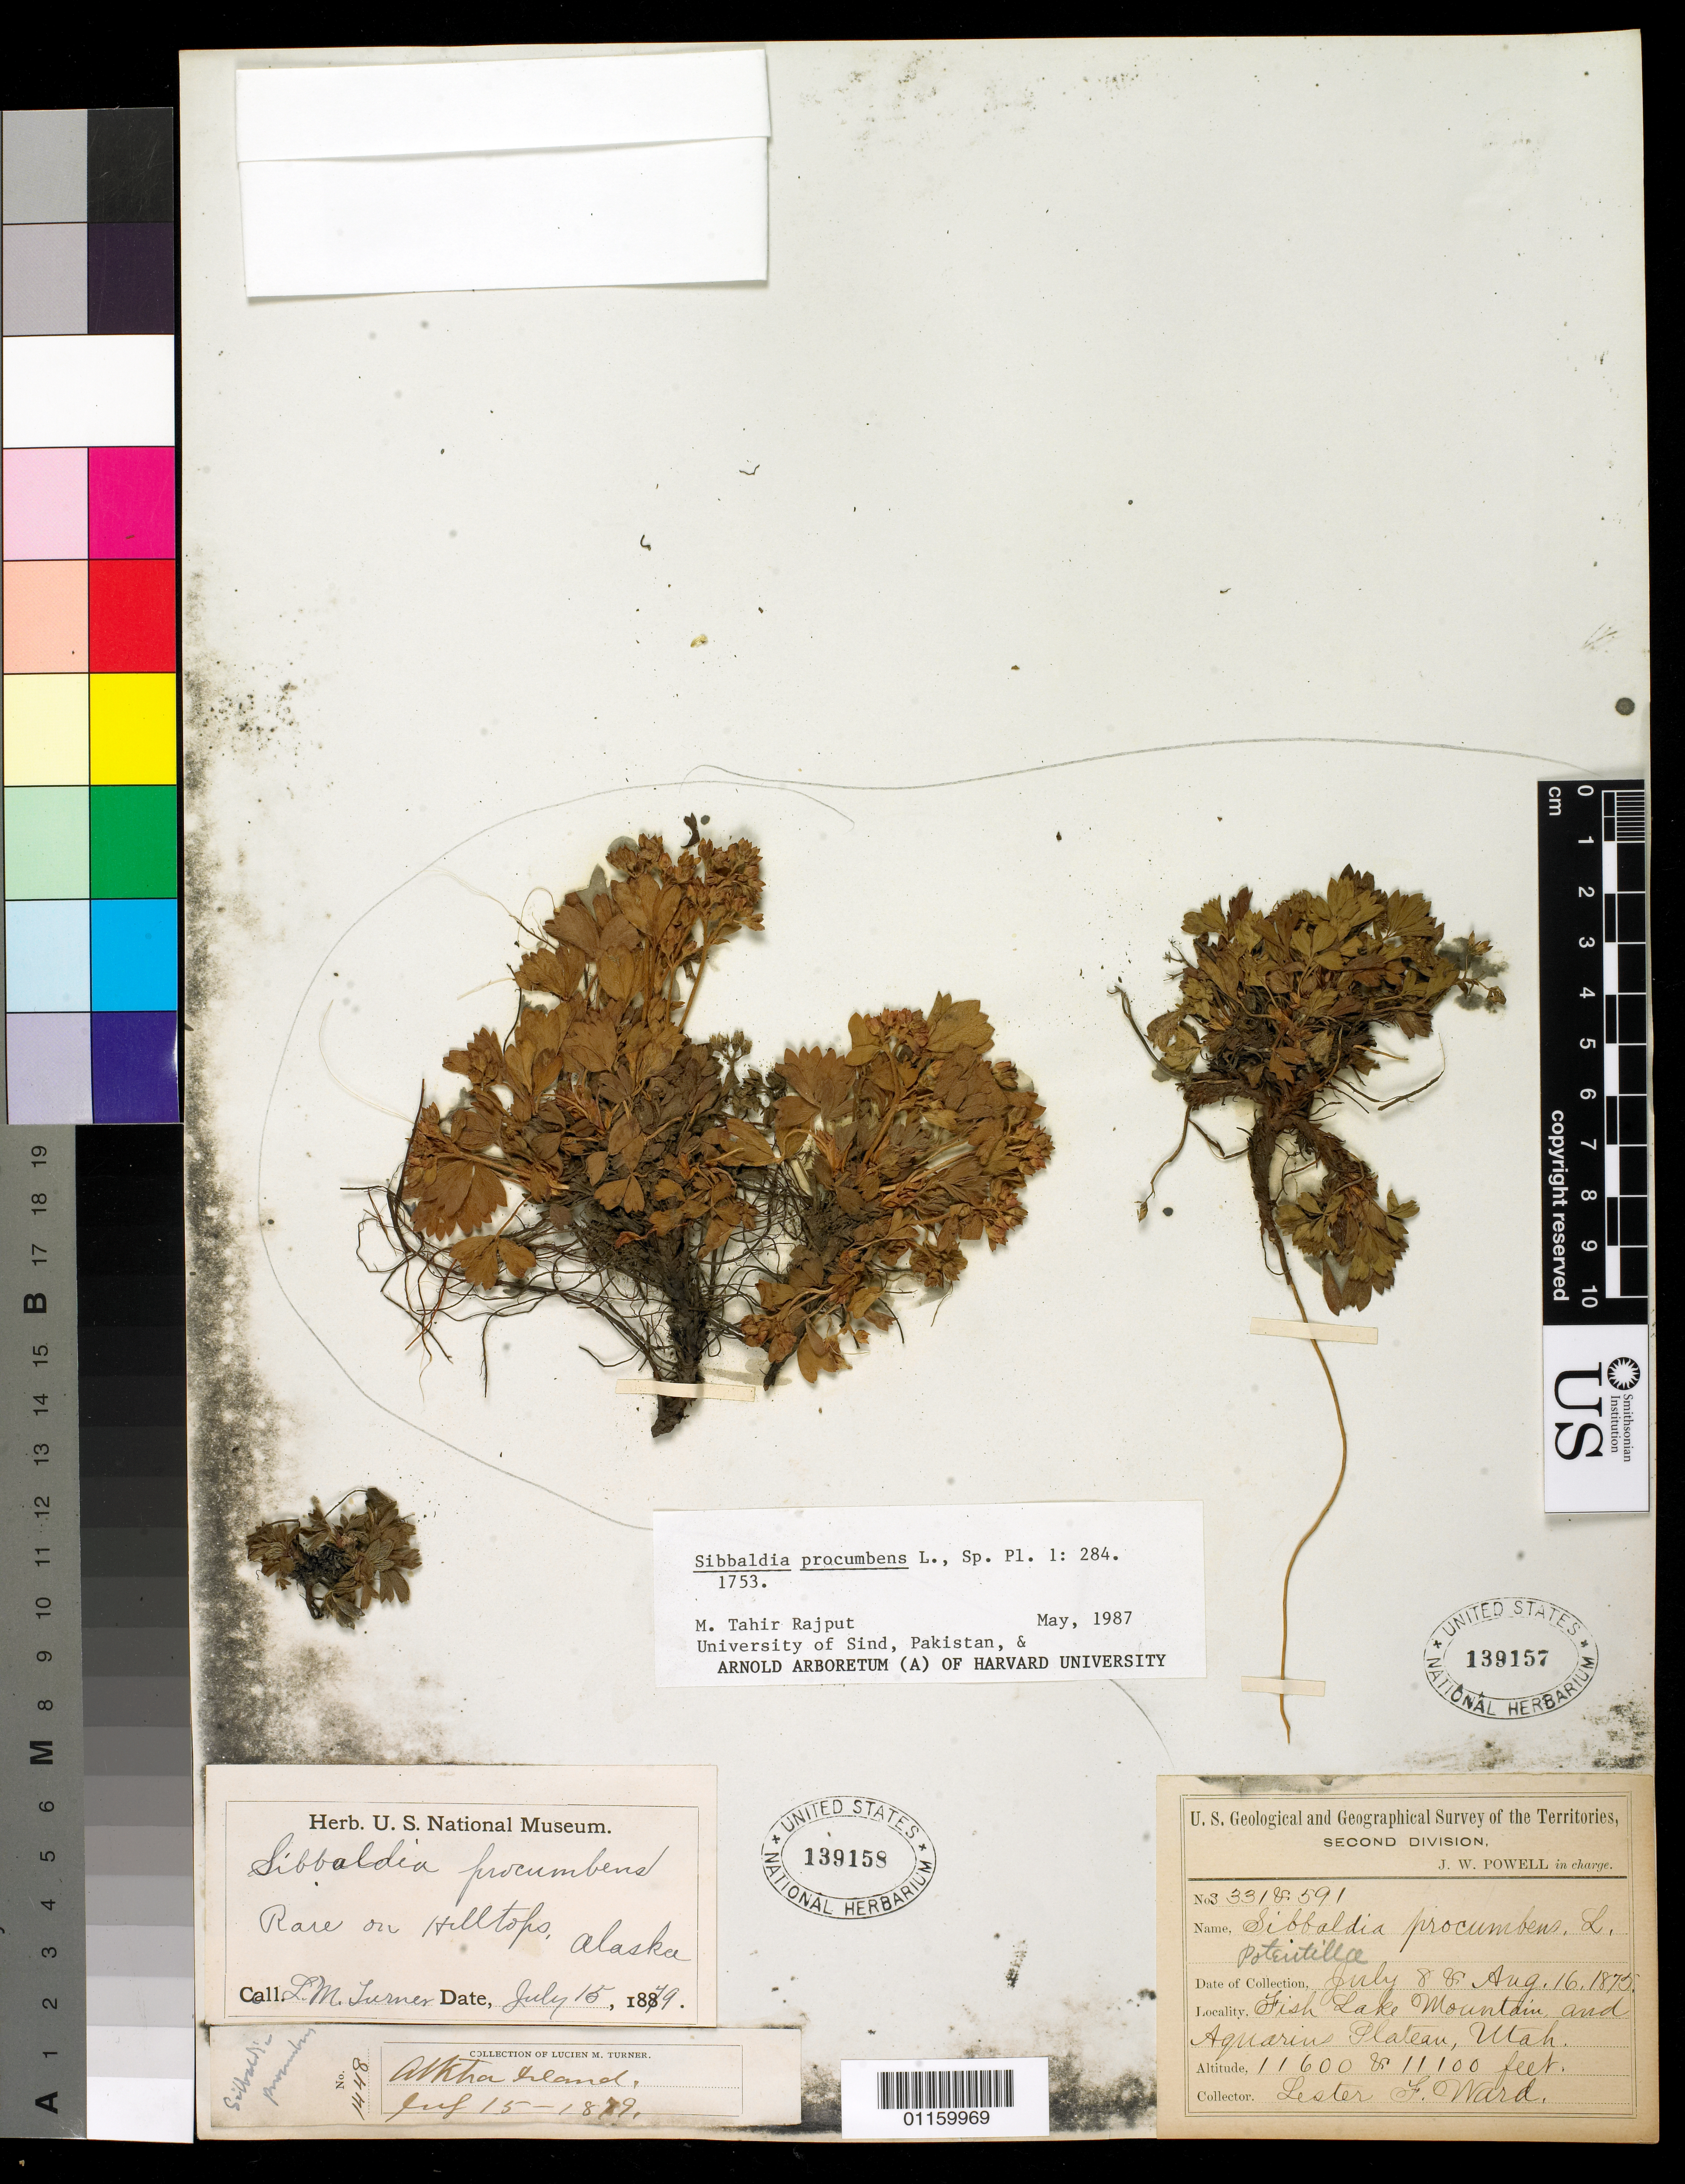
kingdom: Plantae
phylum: Tracheophyta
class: Magnoliopsida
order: Rosales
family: Rosaceae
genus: Sibbaldia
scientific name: Sibbaldia procumbens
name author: L.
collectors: L. F. Ward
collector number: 331 & 591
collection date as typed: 08 Jul 1875 to 16 Aug 1875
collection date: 1875-07-08/1875-08-16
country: United States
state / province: Utah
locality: Fish Lake Mt., and Aquarius Plateau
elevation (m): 3536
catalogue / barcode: US 139157